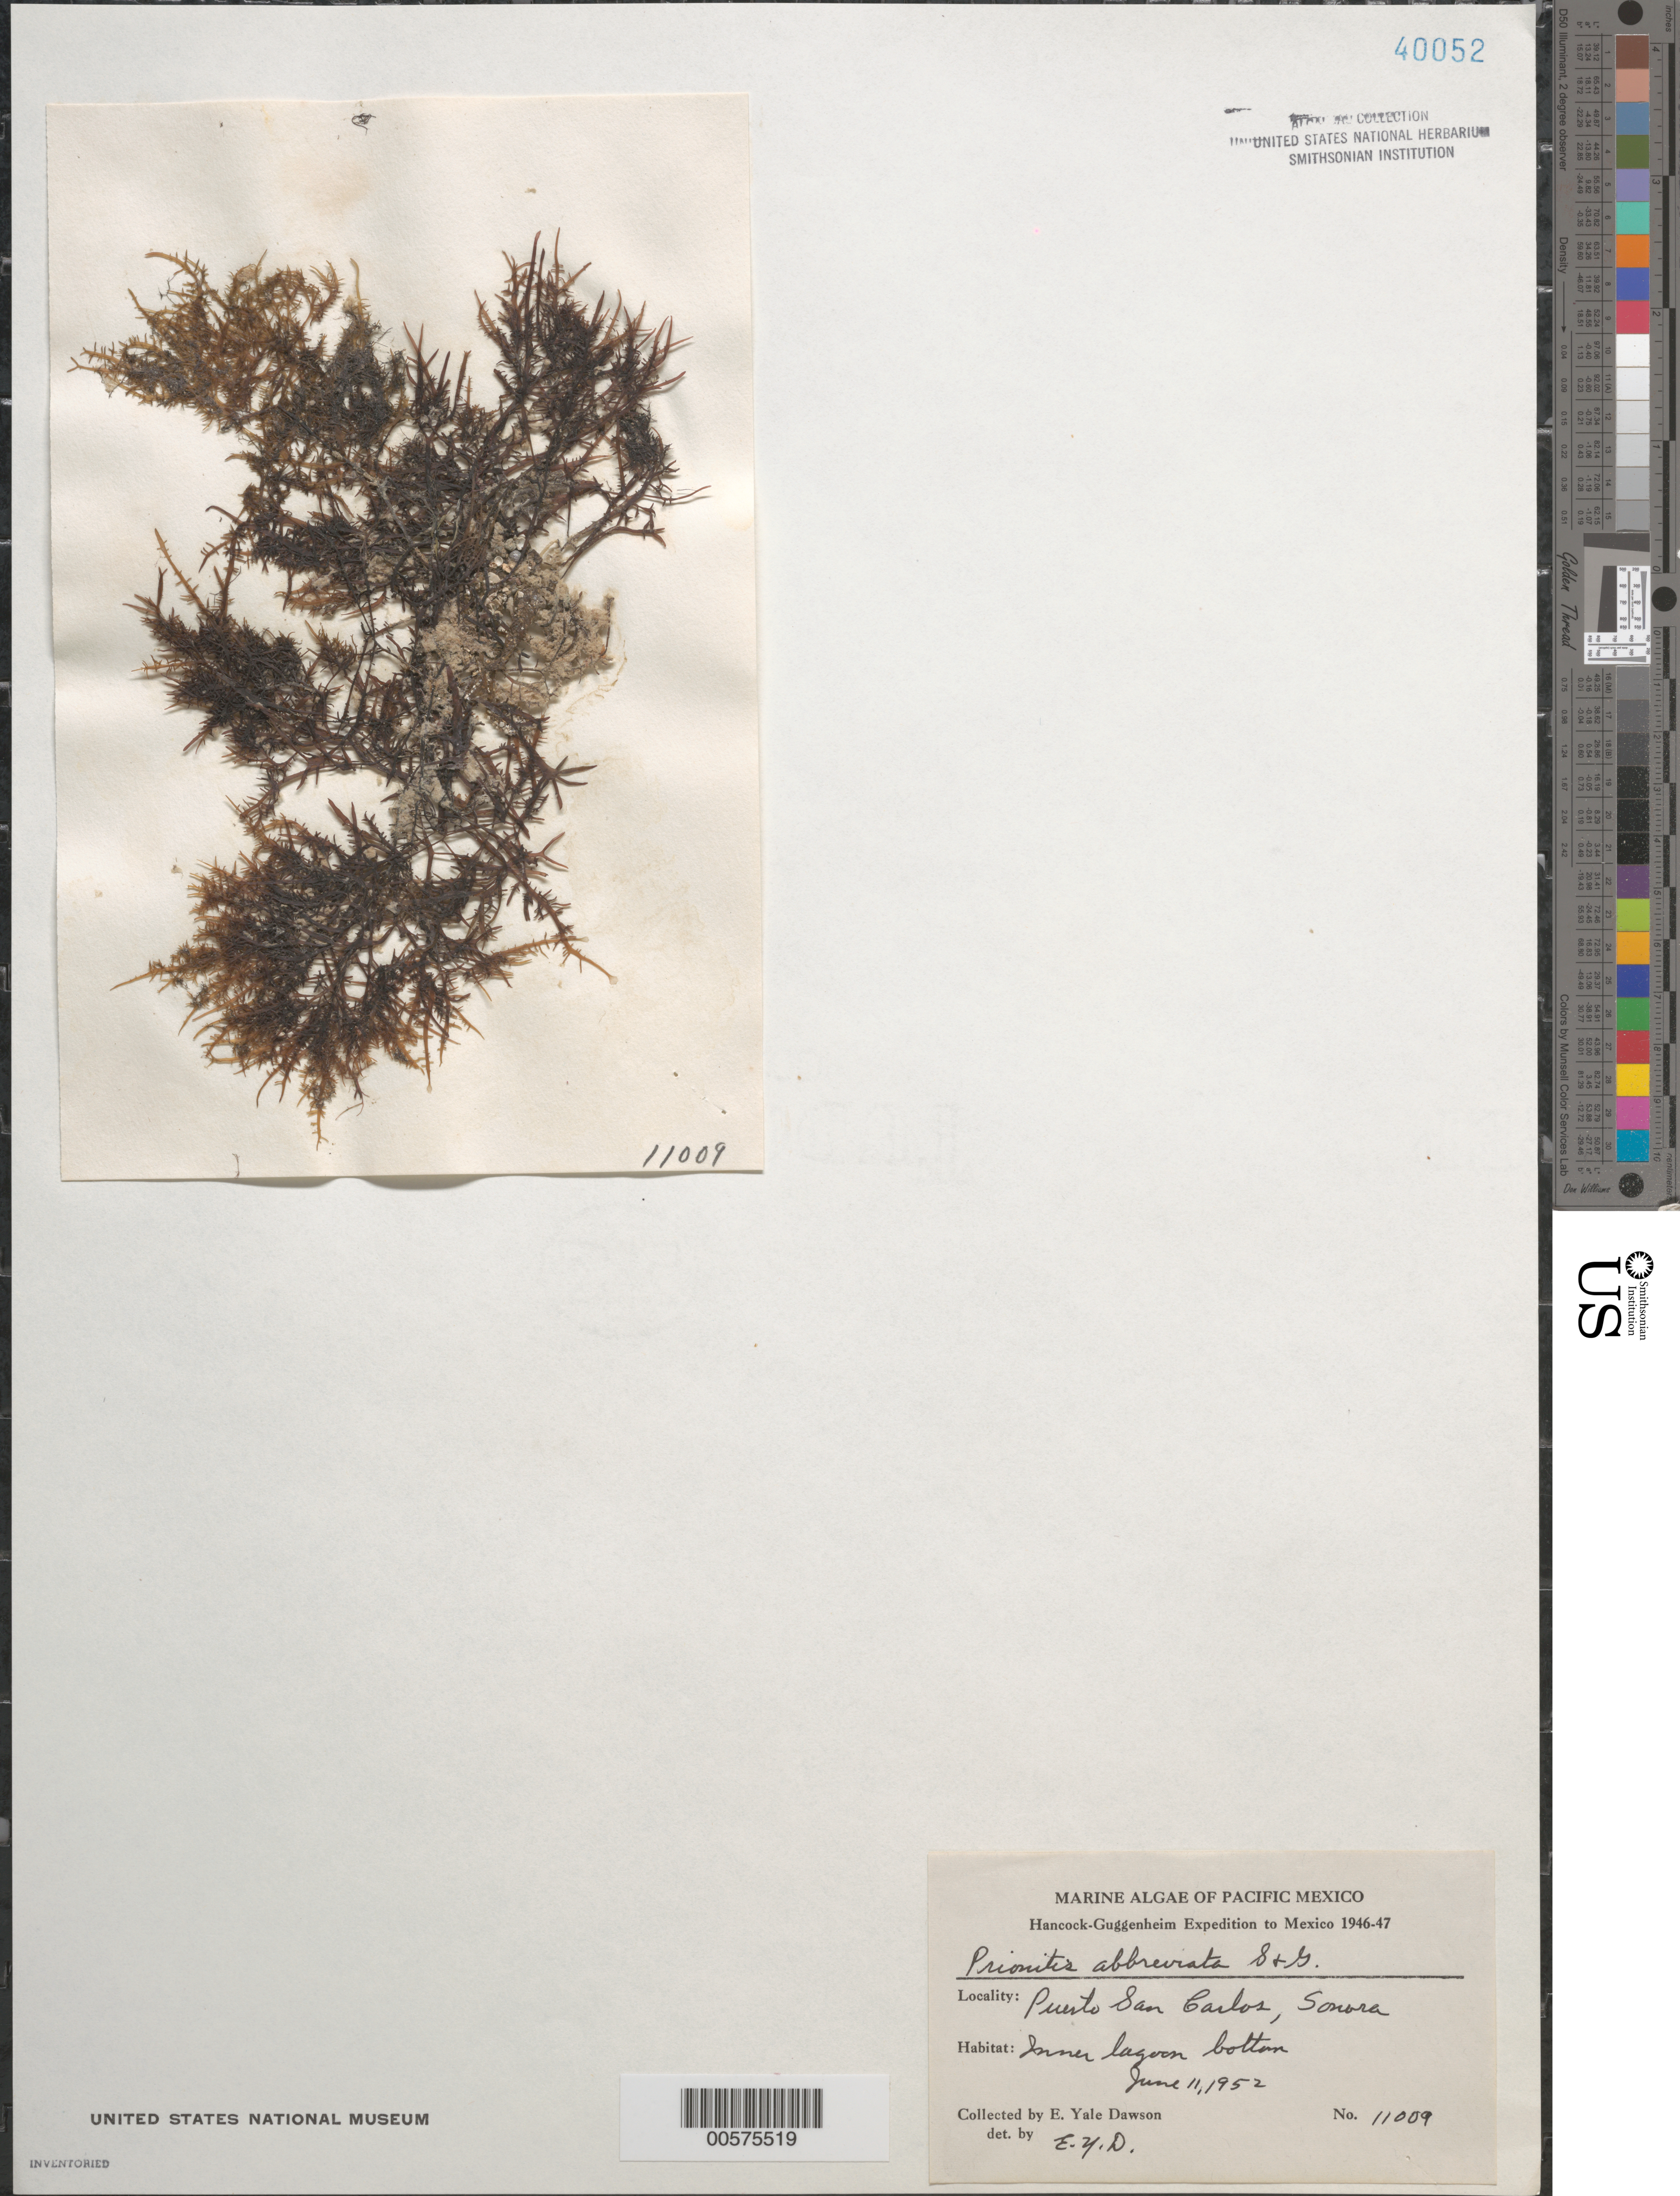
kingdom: Plantae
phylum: Rhodophyta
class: Florideophyceae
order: Cryptonemiales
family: Cryptonemiaceae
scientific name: Prionitis abbreviata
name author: Setchell & N.L. Gardner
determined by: Dawson, E. Y.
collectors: E. Y. Dawson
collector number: EYD 11009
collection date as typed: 11 Jun 1952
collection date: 1952-06-11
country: Mexico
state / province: Sonora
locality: Puerto San Carlos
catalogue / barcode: US 40052